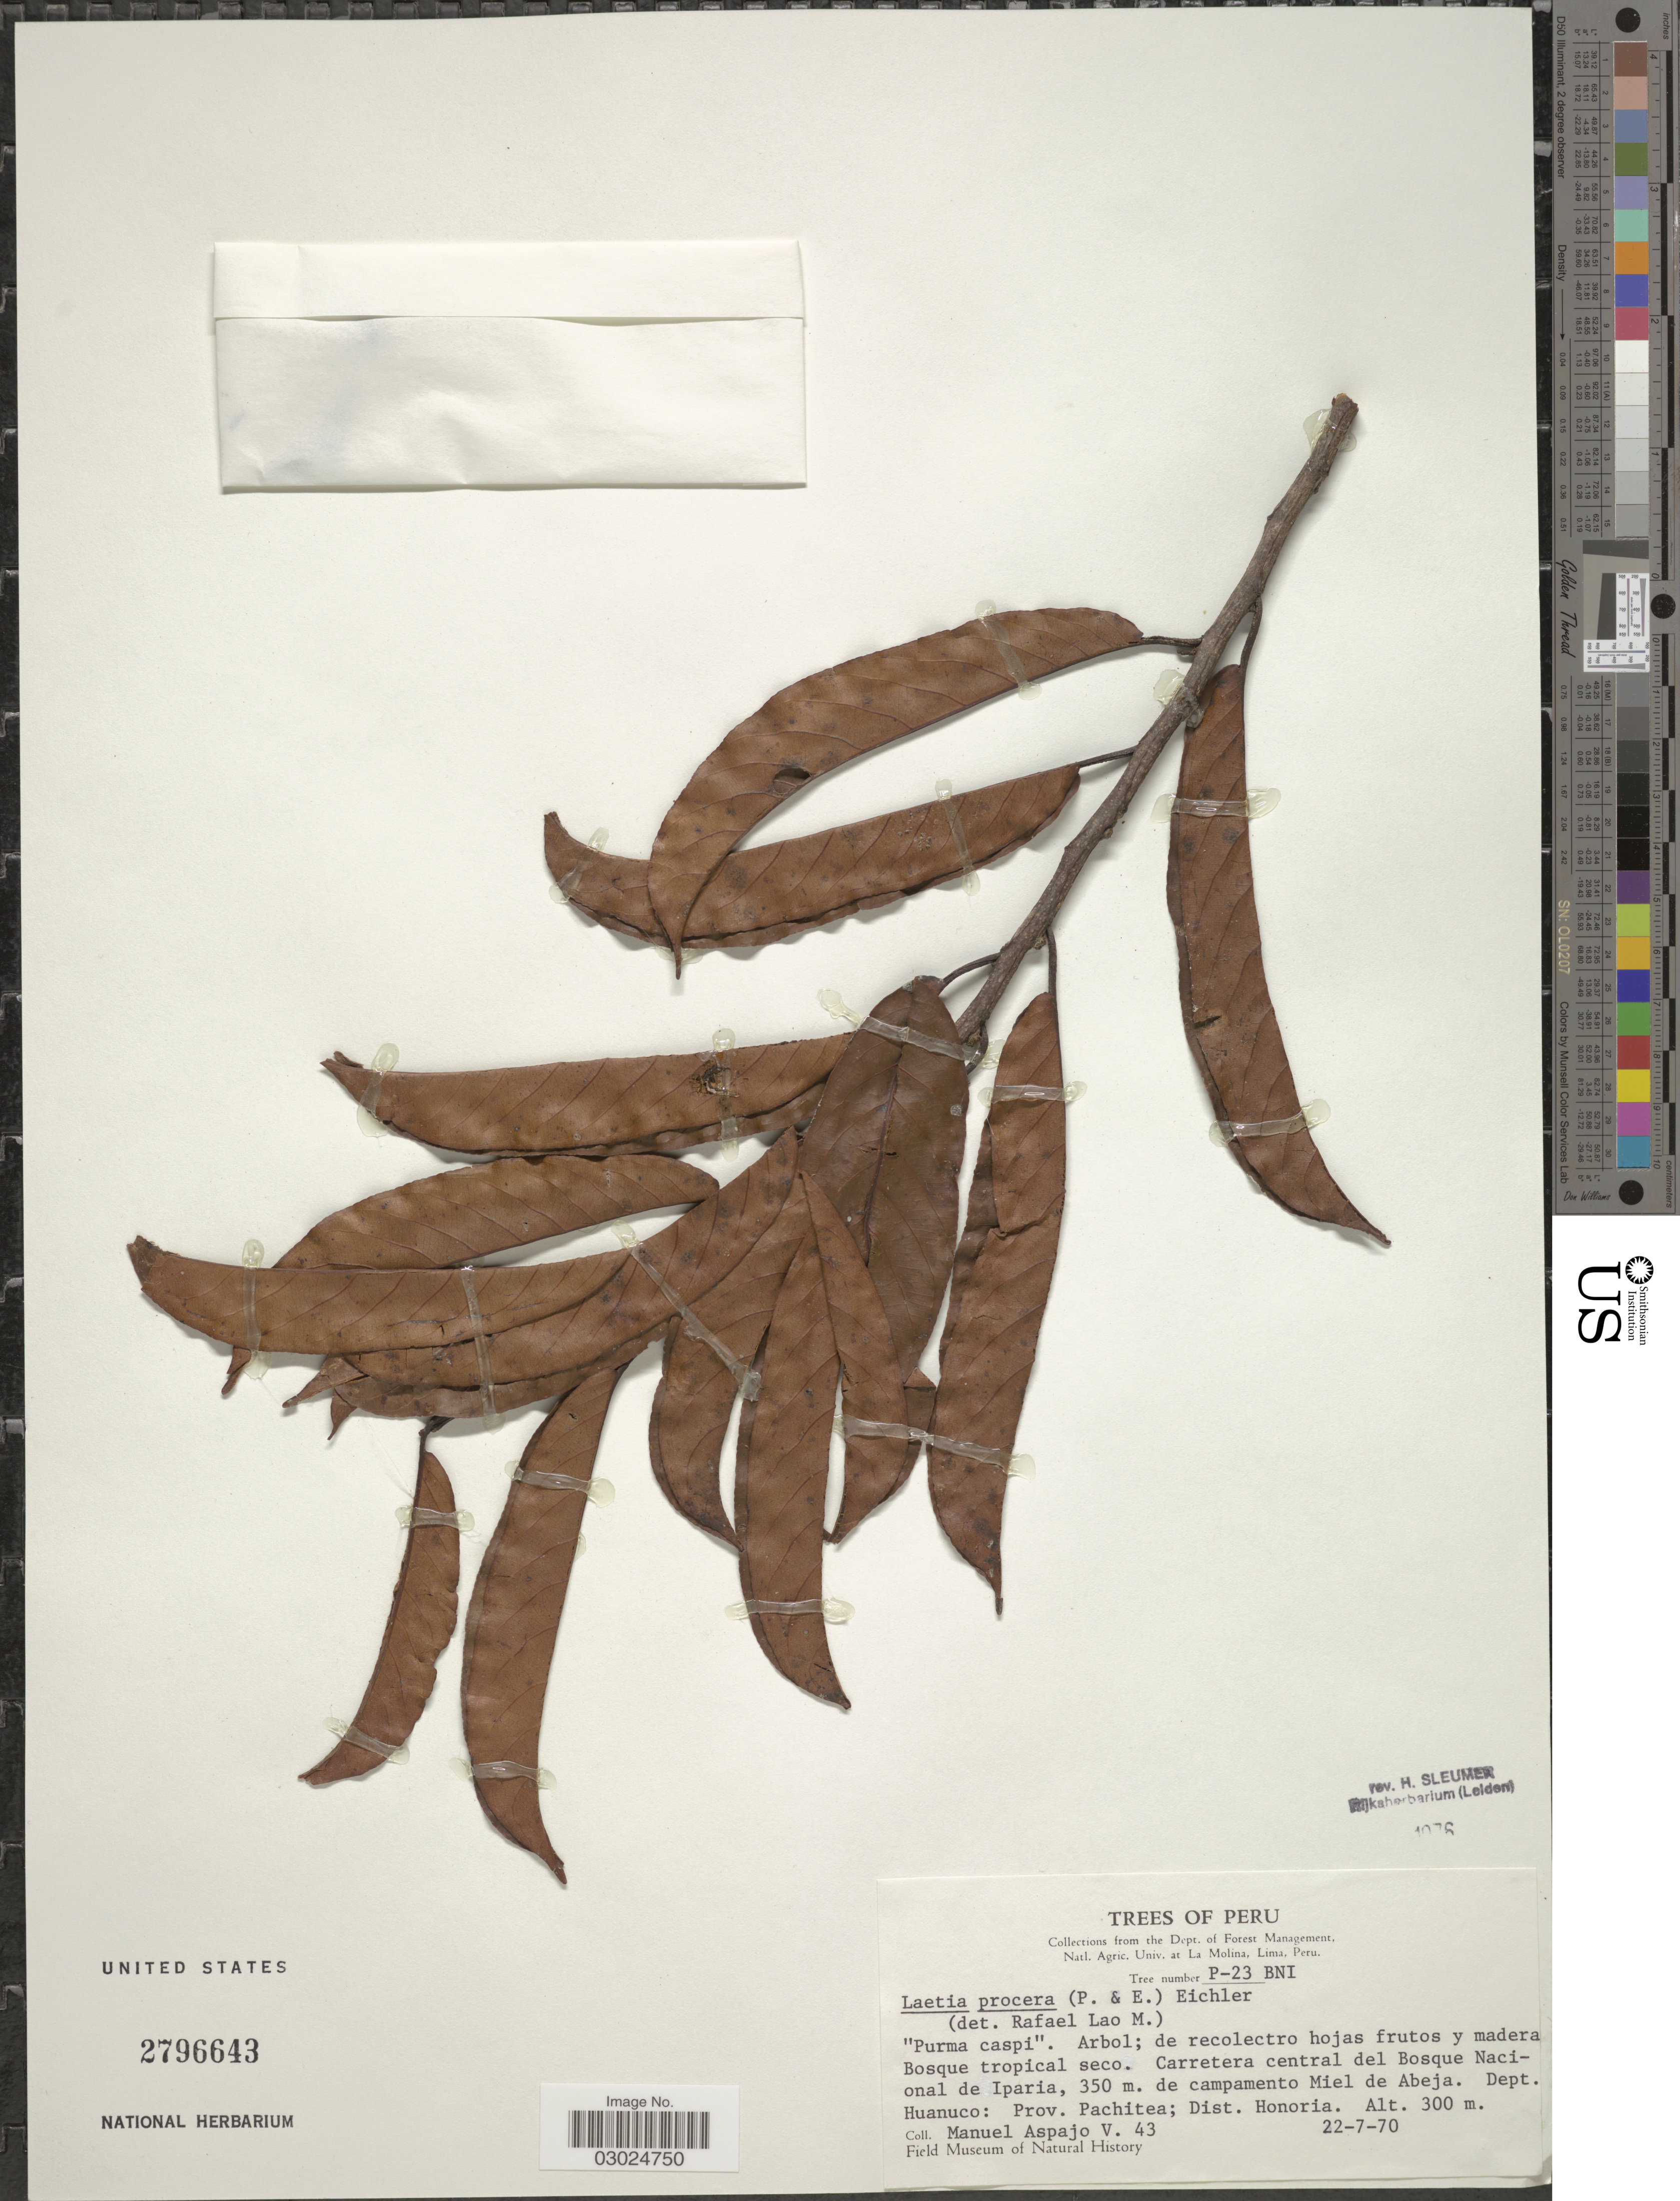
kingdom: Plantae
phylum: Tracheophyta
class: Magnoliopsida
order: Malpighiales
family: Salicaceae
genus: Laetia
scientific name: Laetia procera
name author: (Poepp.) Eichler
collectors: M. Aspajo V.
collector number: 43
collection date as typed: Transcribed d/m/y: 22/7/70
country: Peru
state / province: Huánuco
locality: Carretera central del Bosque Nacional de Iparia, 350 m. de campamento Miel de Abeja. Dept. Huanuco: Prov. Pachitea; Dist. Honoria.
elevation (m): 300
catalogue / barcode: US 2796643